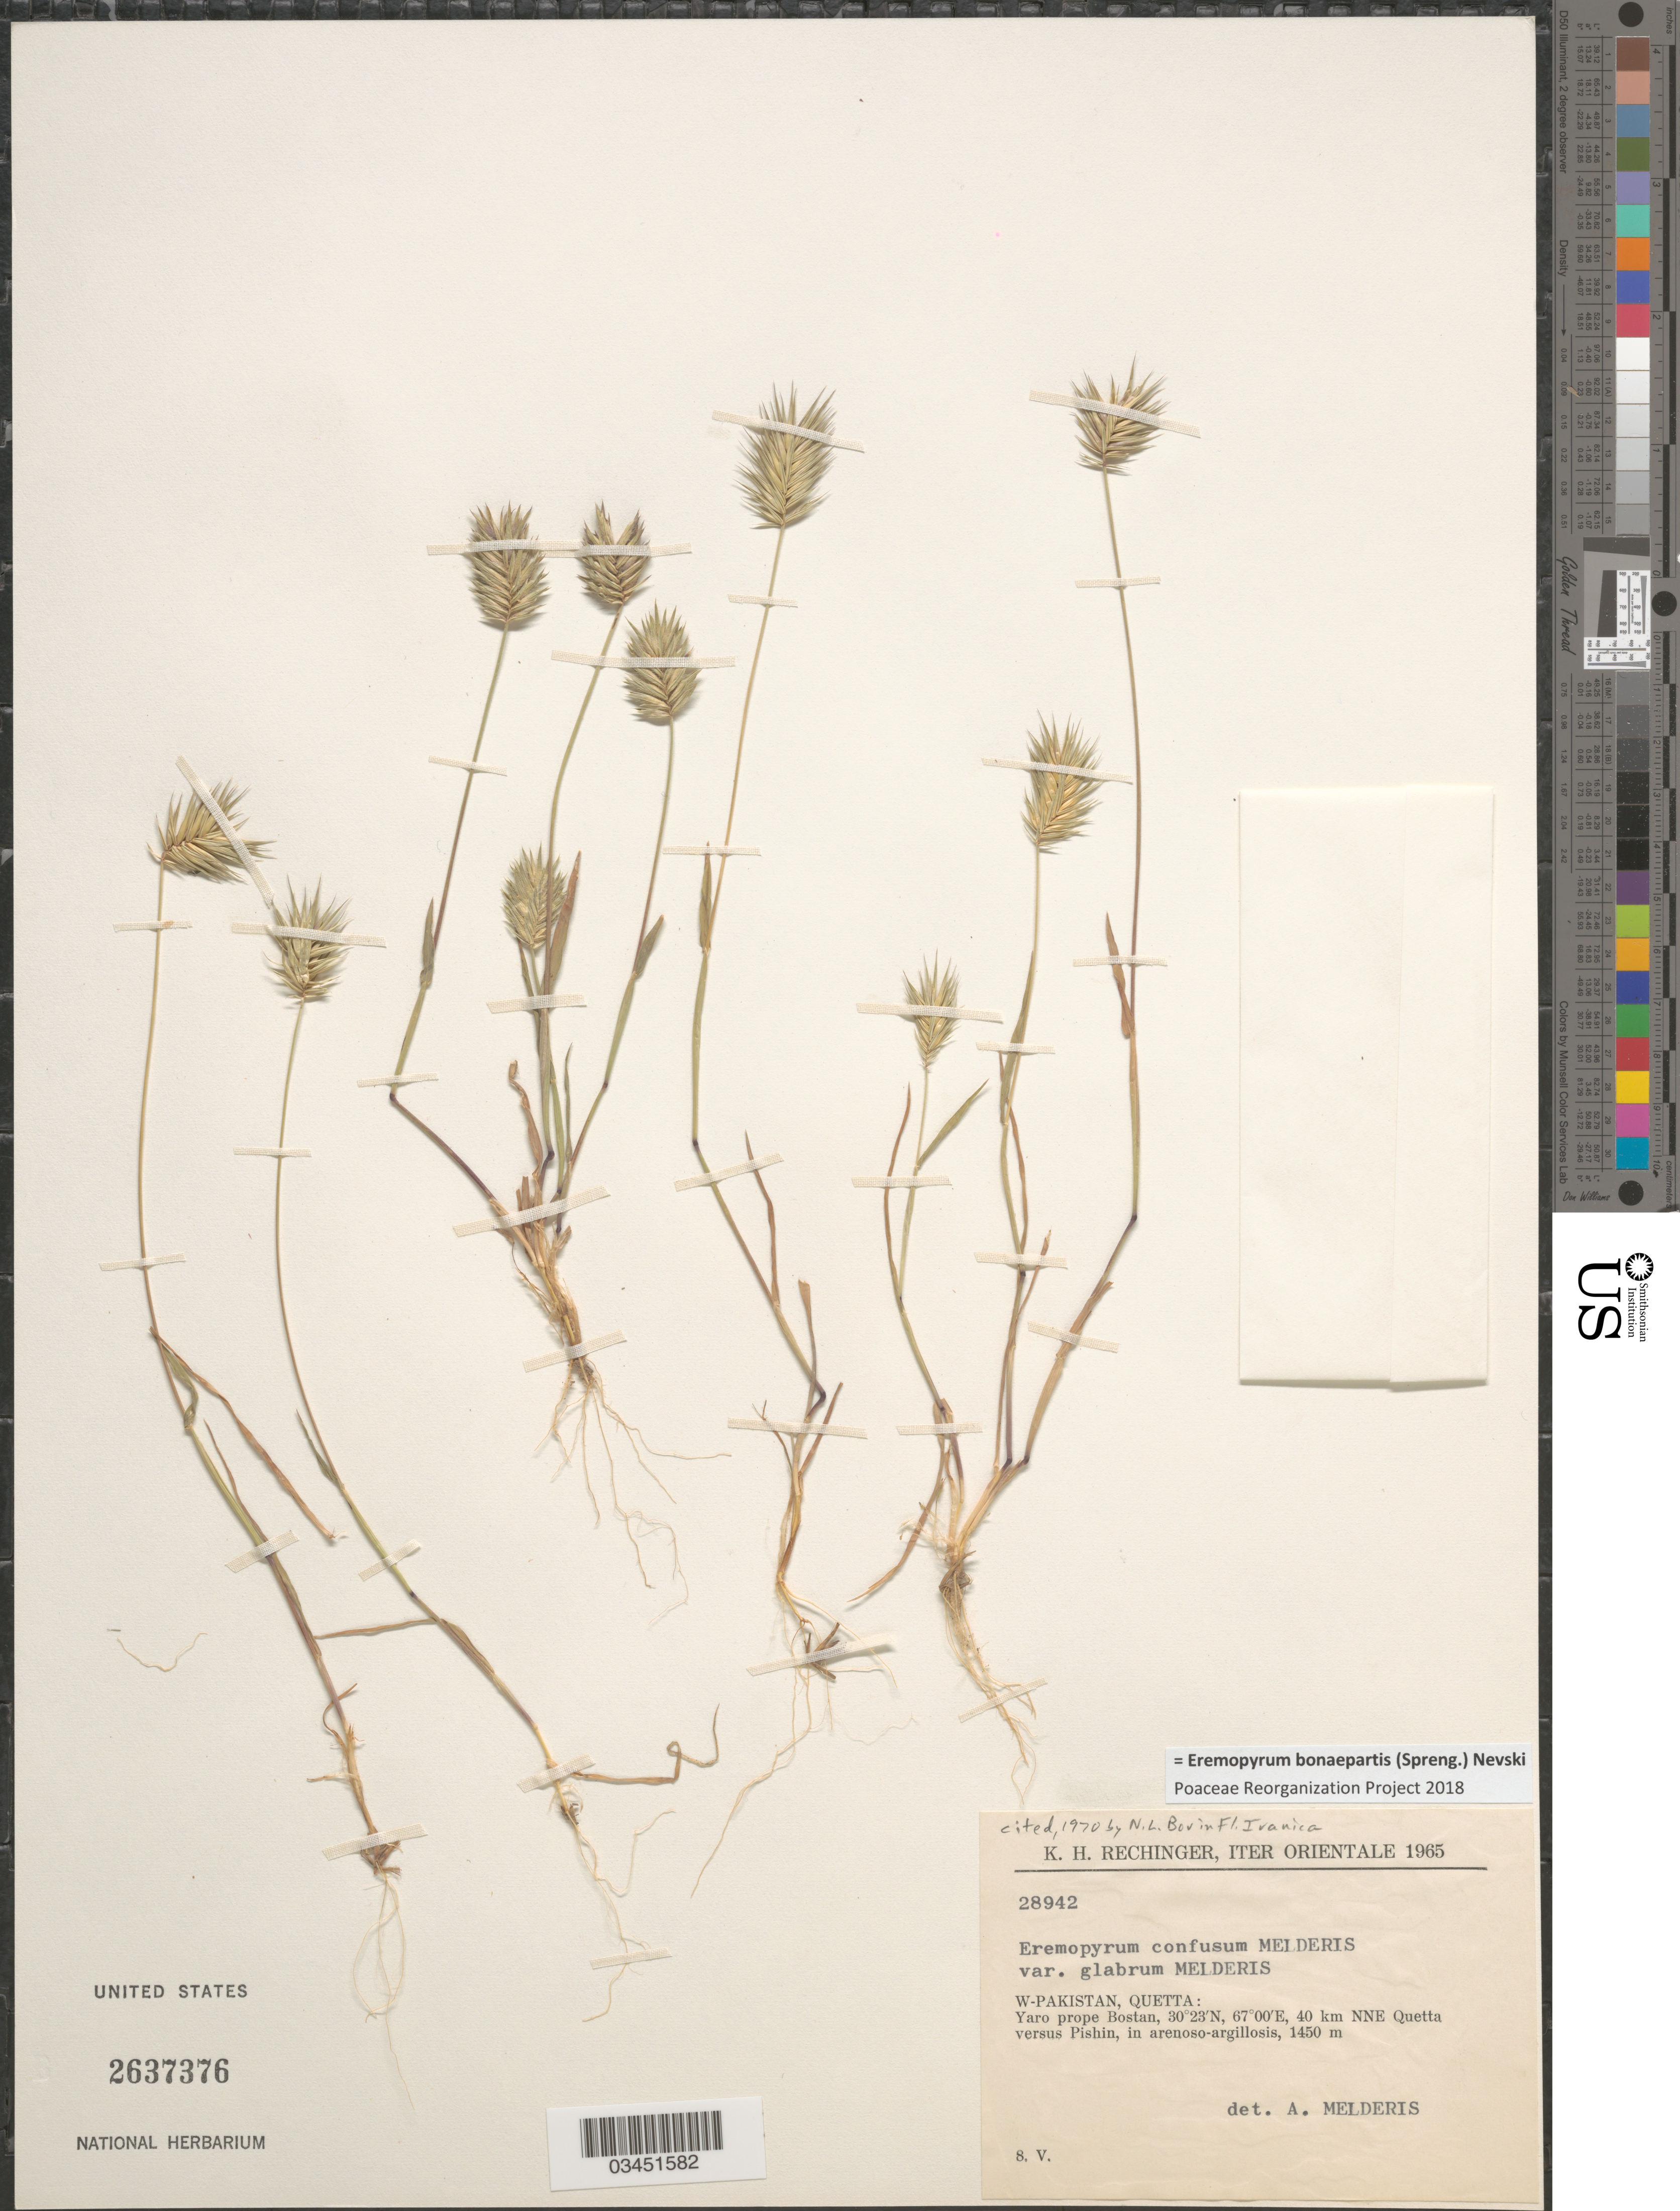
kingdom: Plantae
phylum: Tracheophyta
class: Liliopsida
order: Poales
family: Poaceae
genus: Eremopyrum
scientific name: Eremopyrum bonaepartis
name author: (Spreng.) Nevski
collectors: K. H. Rechinger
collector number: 28942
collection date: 1965-05-08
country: Pakistan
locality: Iter Orientale 1965. W-Pakistan, Quetta: Yaro prope Bostan, 40 km NNE Quetta versus Pishin, in arenoso-argillosis.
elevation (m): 1450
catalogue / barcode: US 2637376